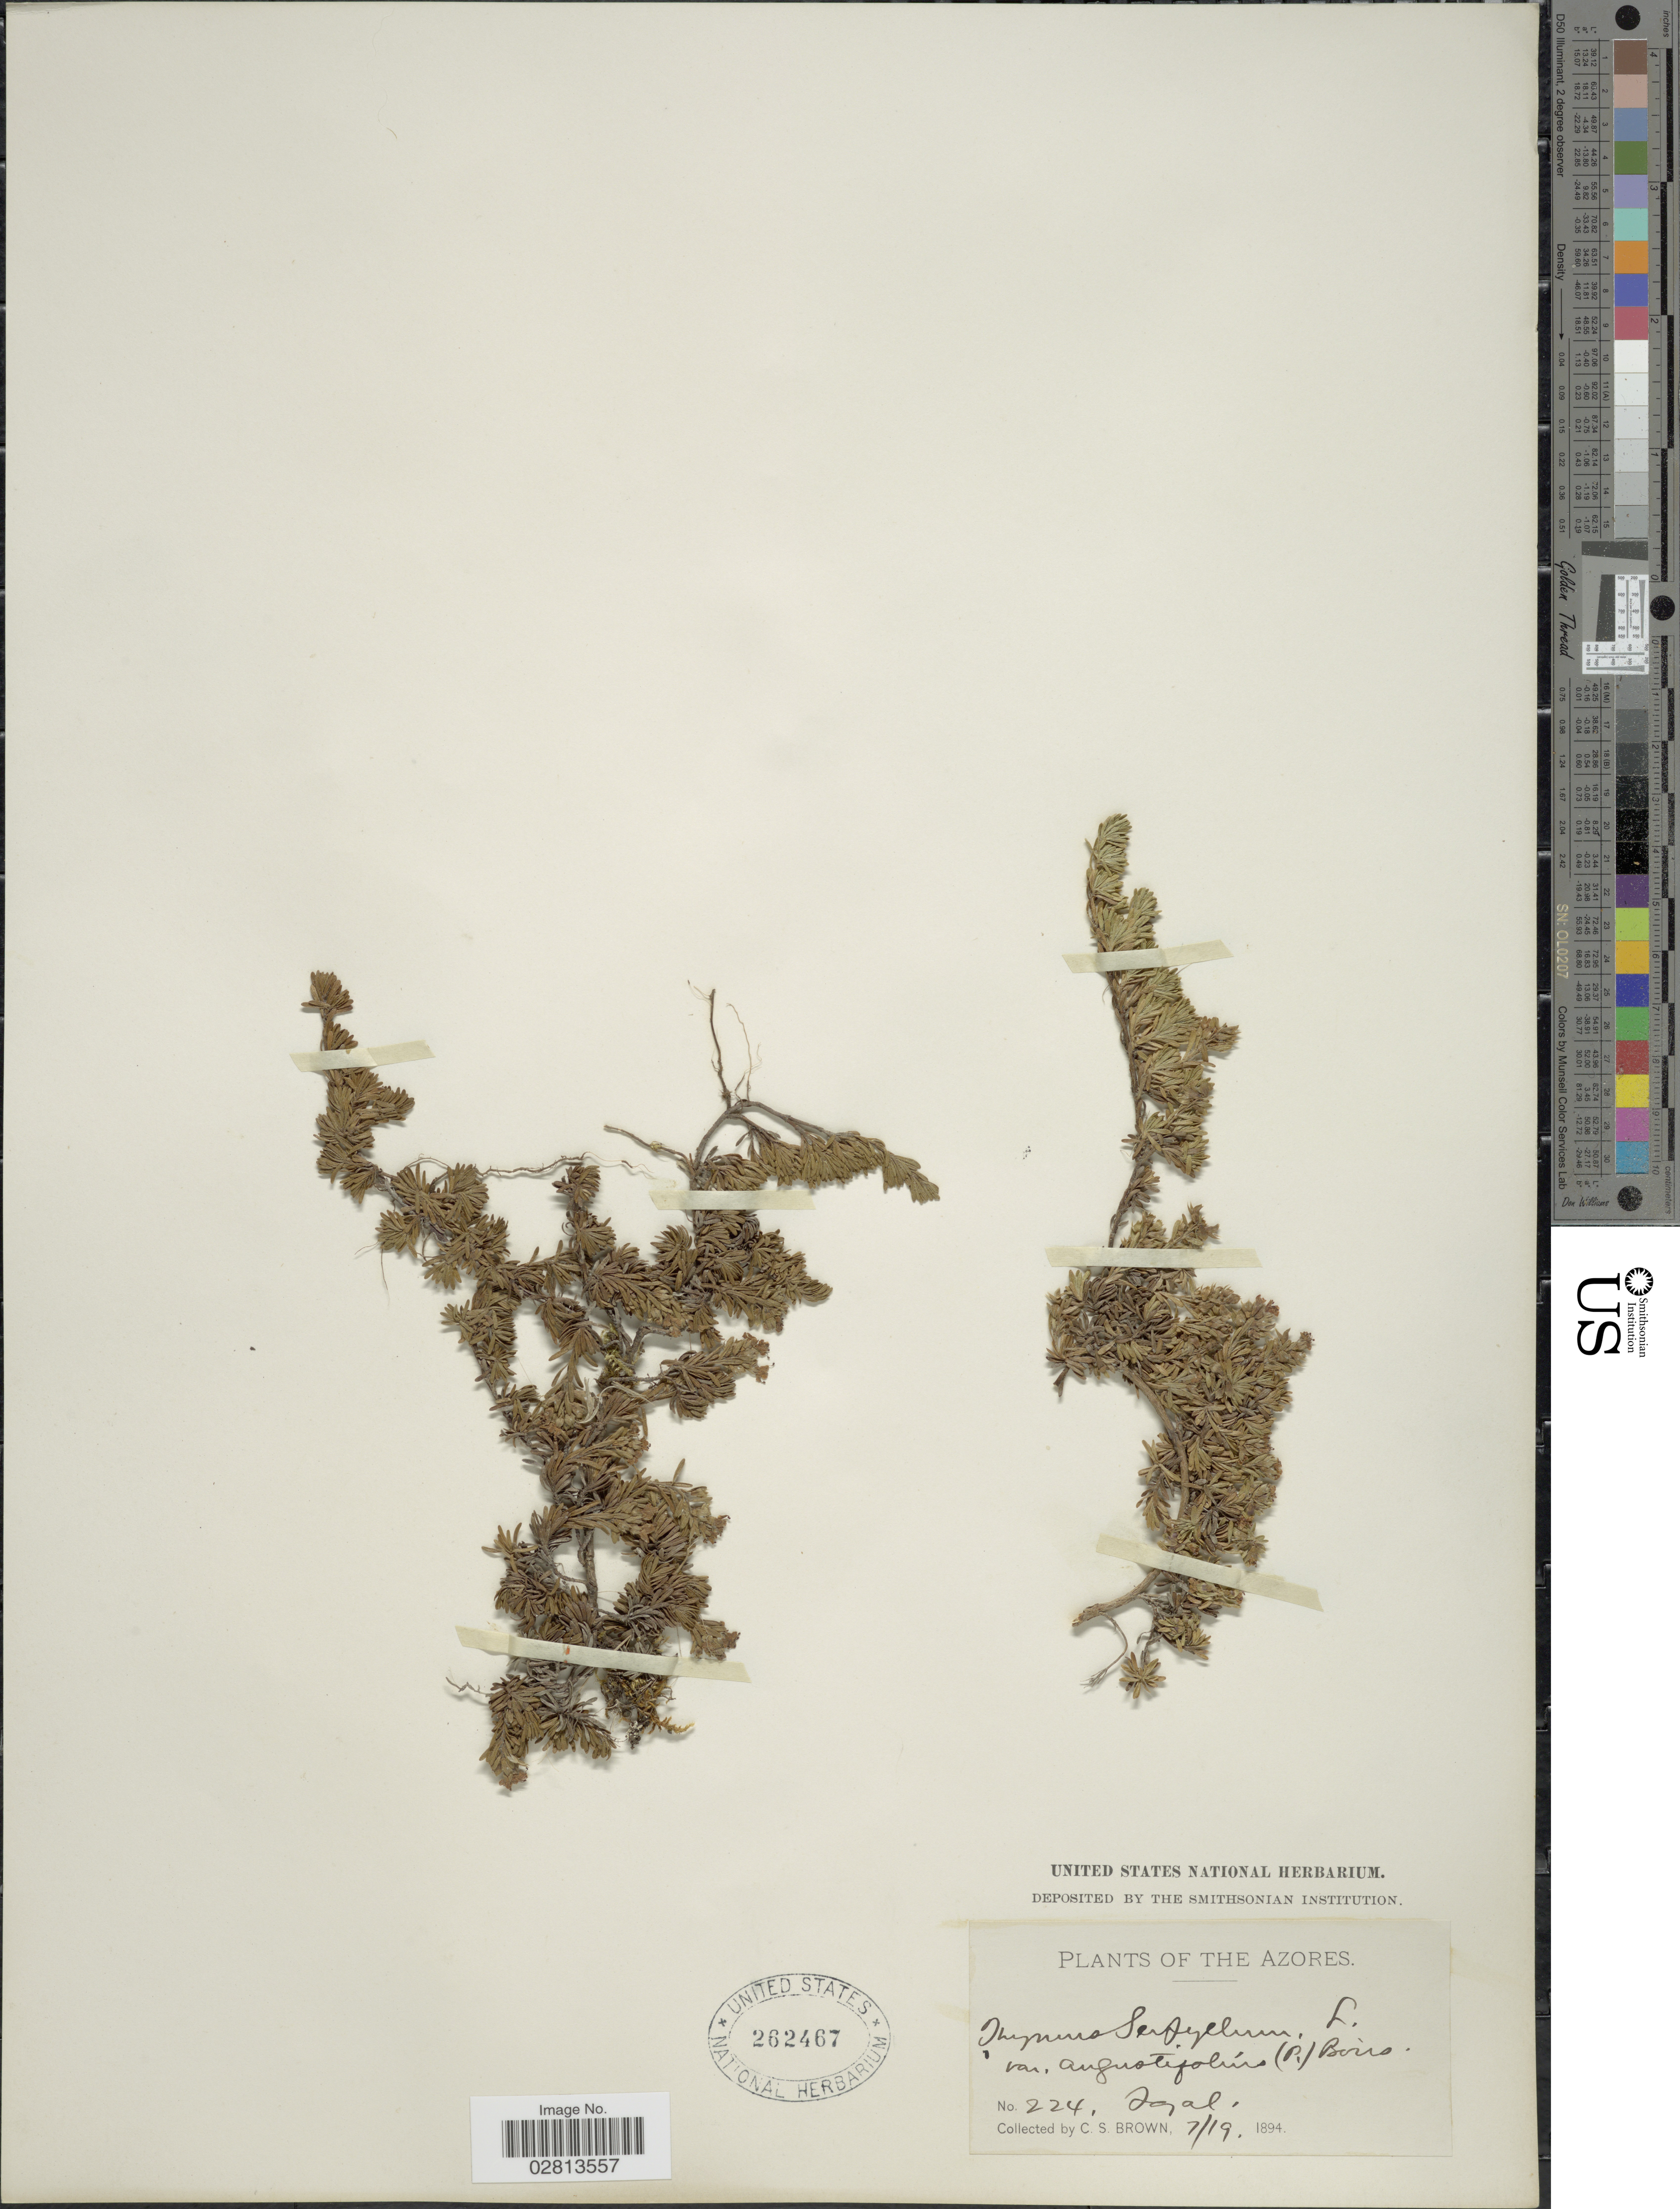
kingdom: Plantae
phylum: Tracheophyta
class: Magnoliopsida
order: Lamiales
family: Lamiaceae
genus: Thymus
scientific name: Thymus serpyllum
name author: L.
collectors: C. S. Brown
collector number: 224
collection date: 1894-07-19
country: Portugal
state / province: Azores (Aut. Reg.)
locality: Jagal.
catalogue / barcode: US 262467